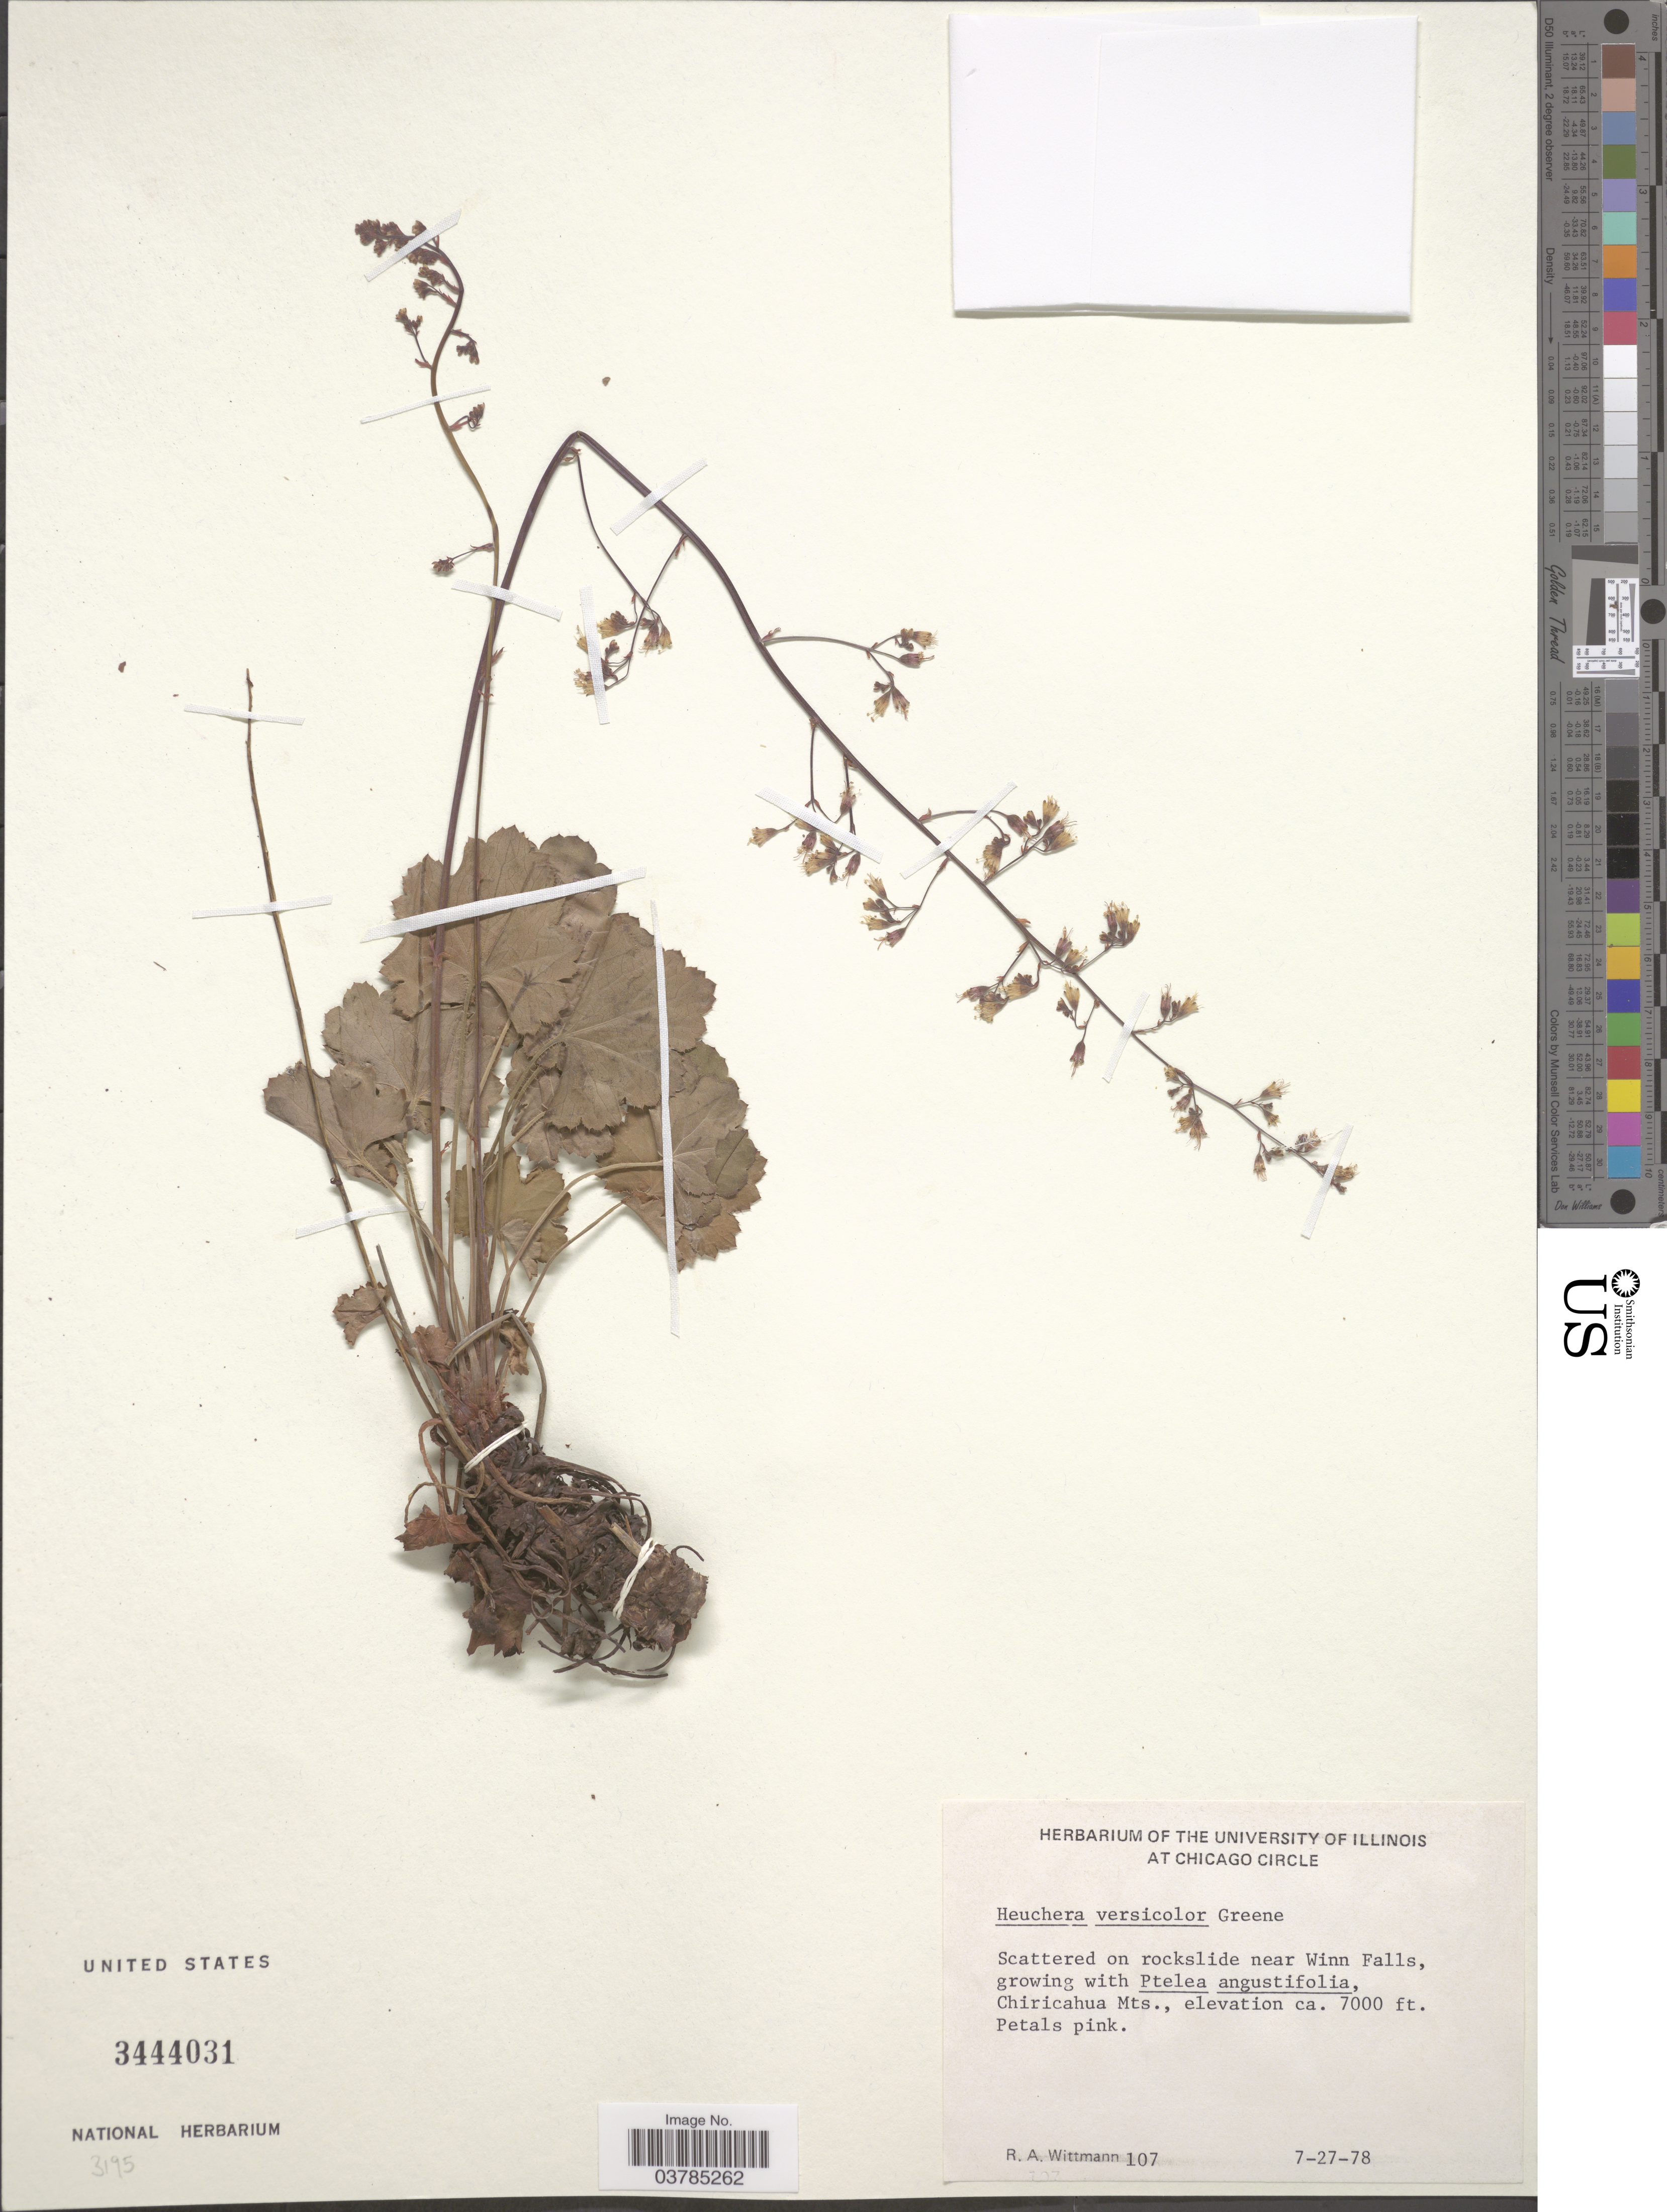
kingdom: Plantae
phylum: Tracheophyta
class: Magnoliopsida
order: Saxifragales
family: Saxifragaceae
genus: Heuchera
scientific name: Heuchera versicolor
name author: Greene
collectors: R. Wittmann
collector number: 107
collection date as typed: Transcribed d/m/y: 27/7/78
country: United States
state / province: Illinois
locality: On rockslide near Winn Falls, Chiricahua Mts.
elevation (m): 2134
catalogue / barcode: US 3444031